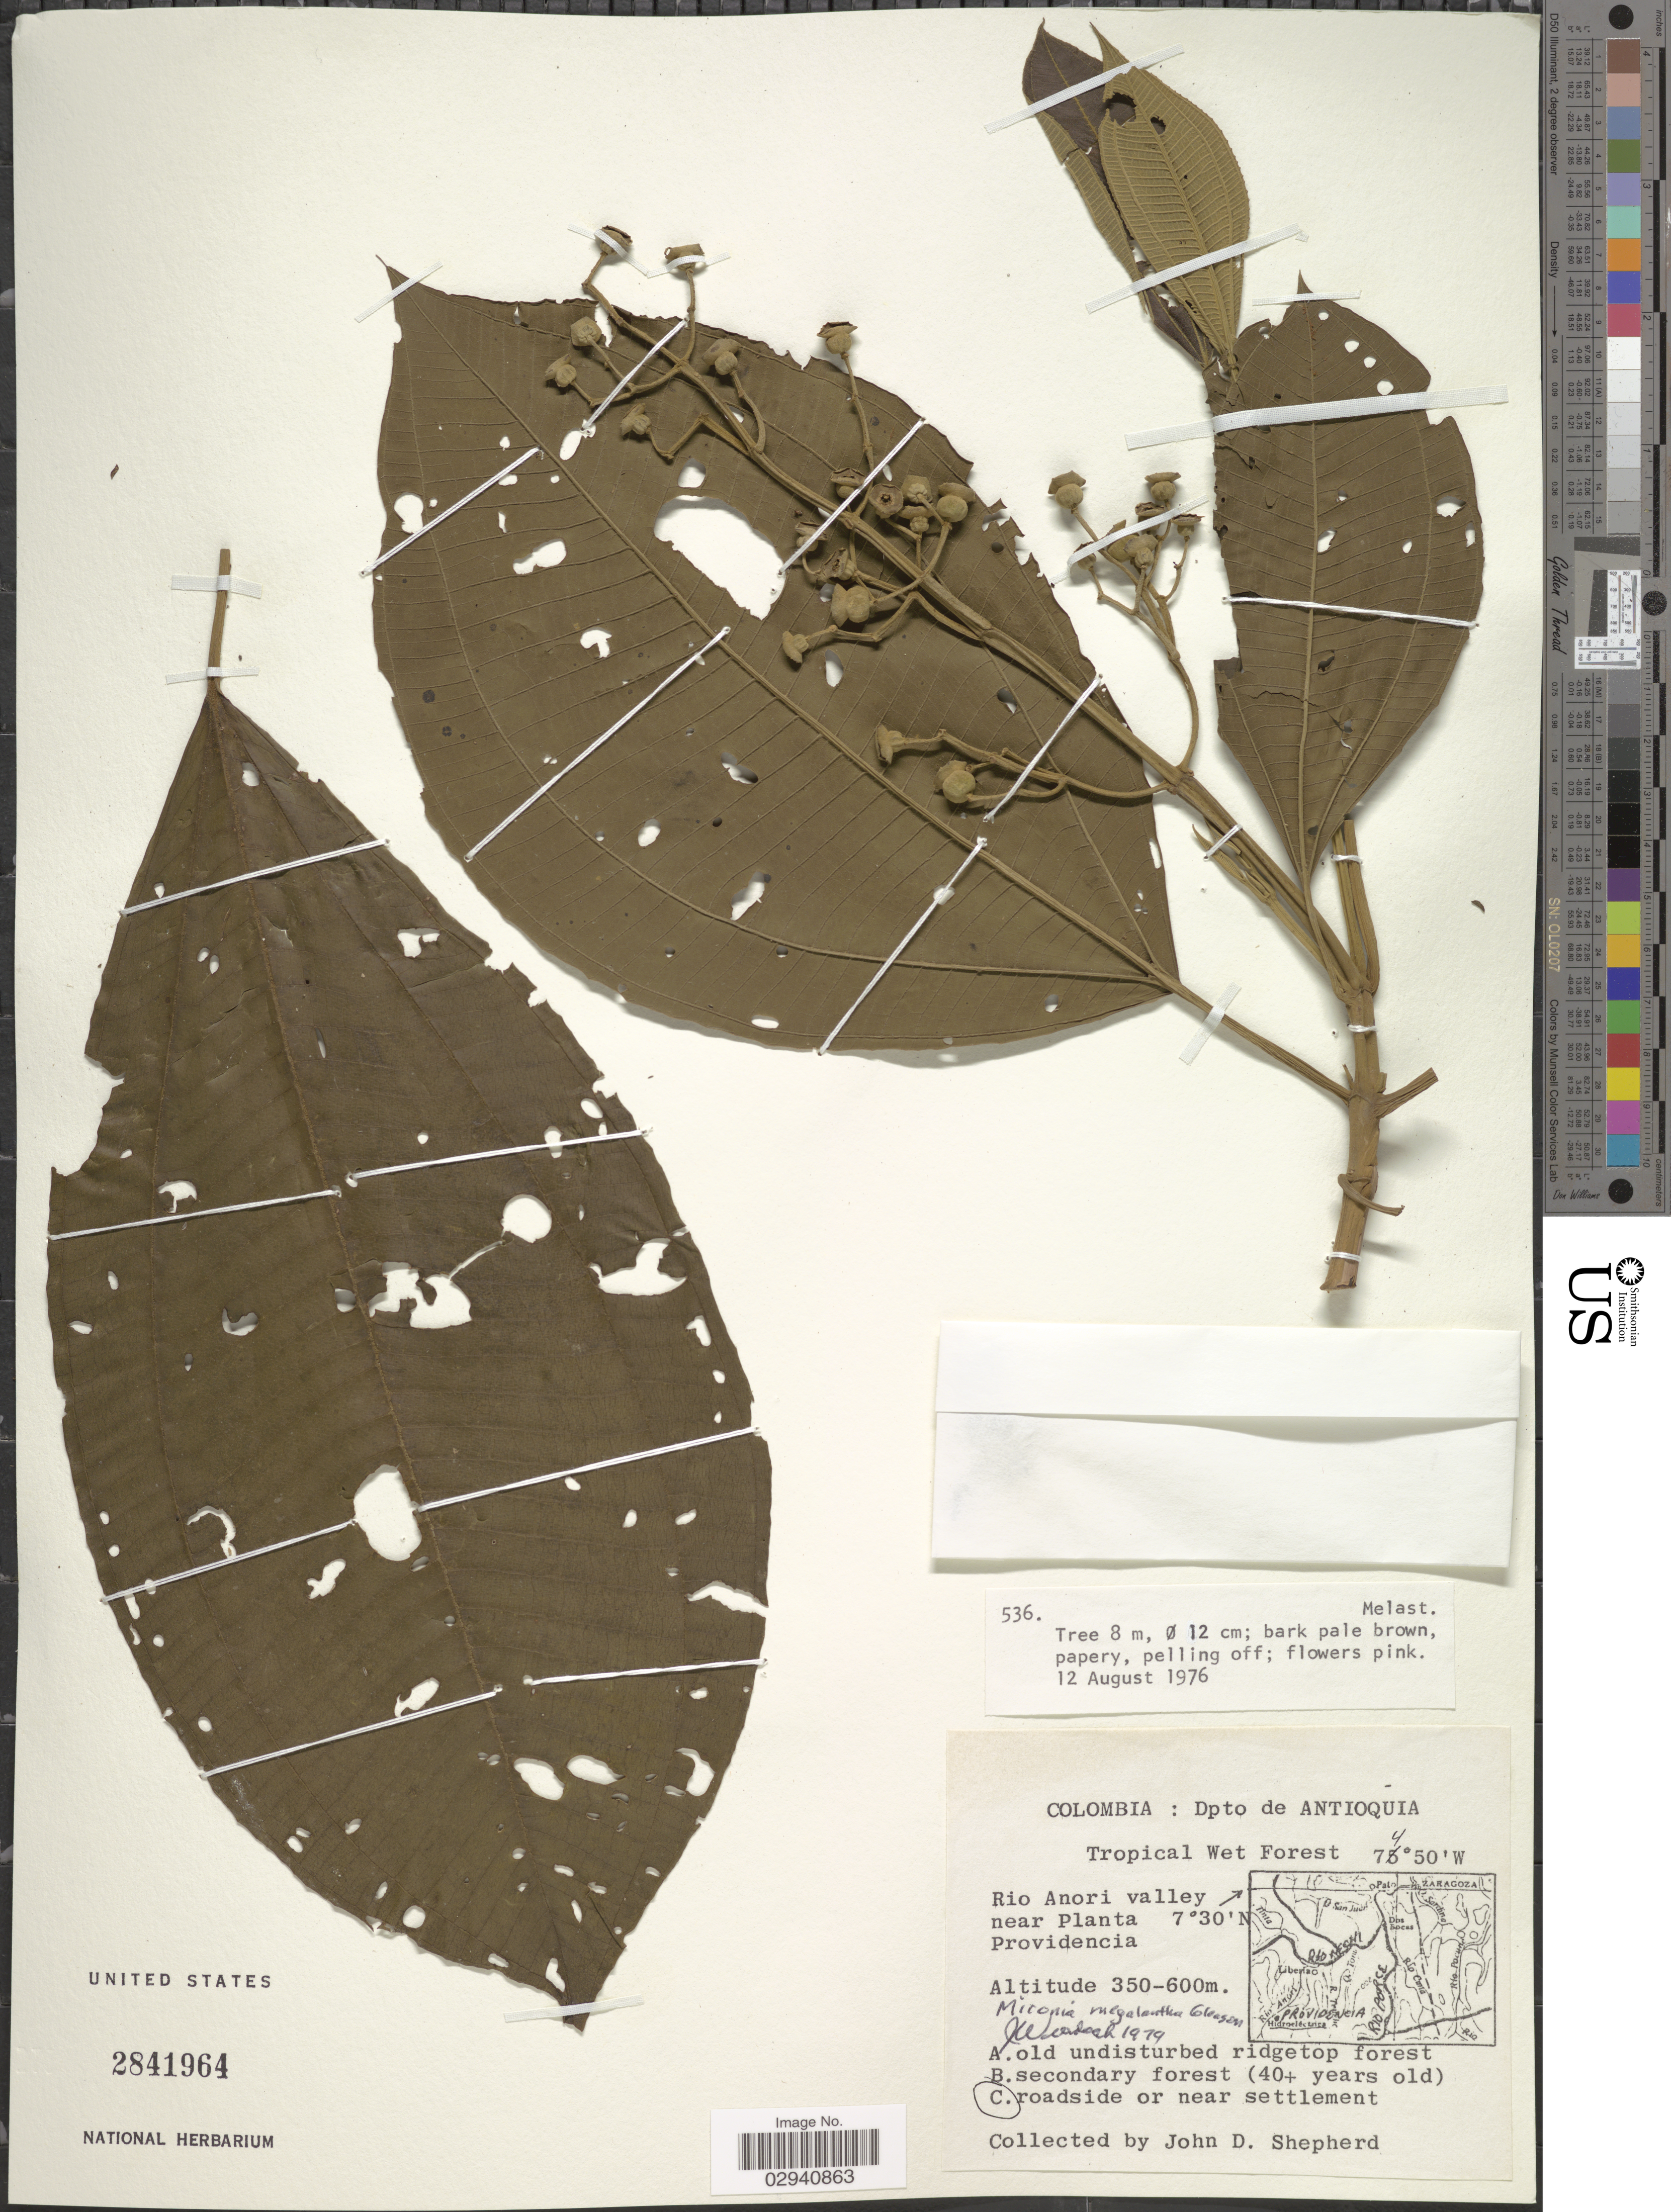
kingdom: Plantae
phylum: Tracheophyta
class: Magnoliopsida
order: Myrtales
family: Melastomataceae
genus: Miconia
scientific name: Miconia megalantha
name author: Gleason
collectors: J. D. Shepherd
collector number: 536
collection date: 1976-08-12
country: Colombia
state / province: Antioquia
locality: Dpto de Antioquia. Rio Anori valley near Planta Providencia.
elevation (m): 350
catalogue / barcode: US 2841964